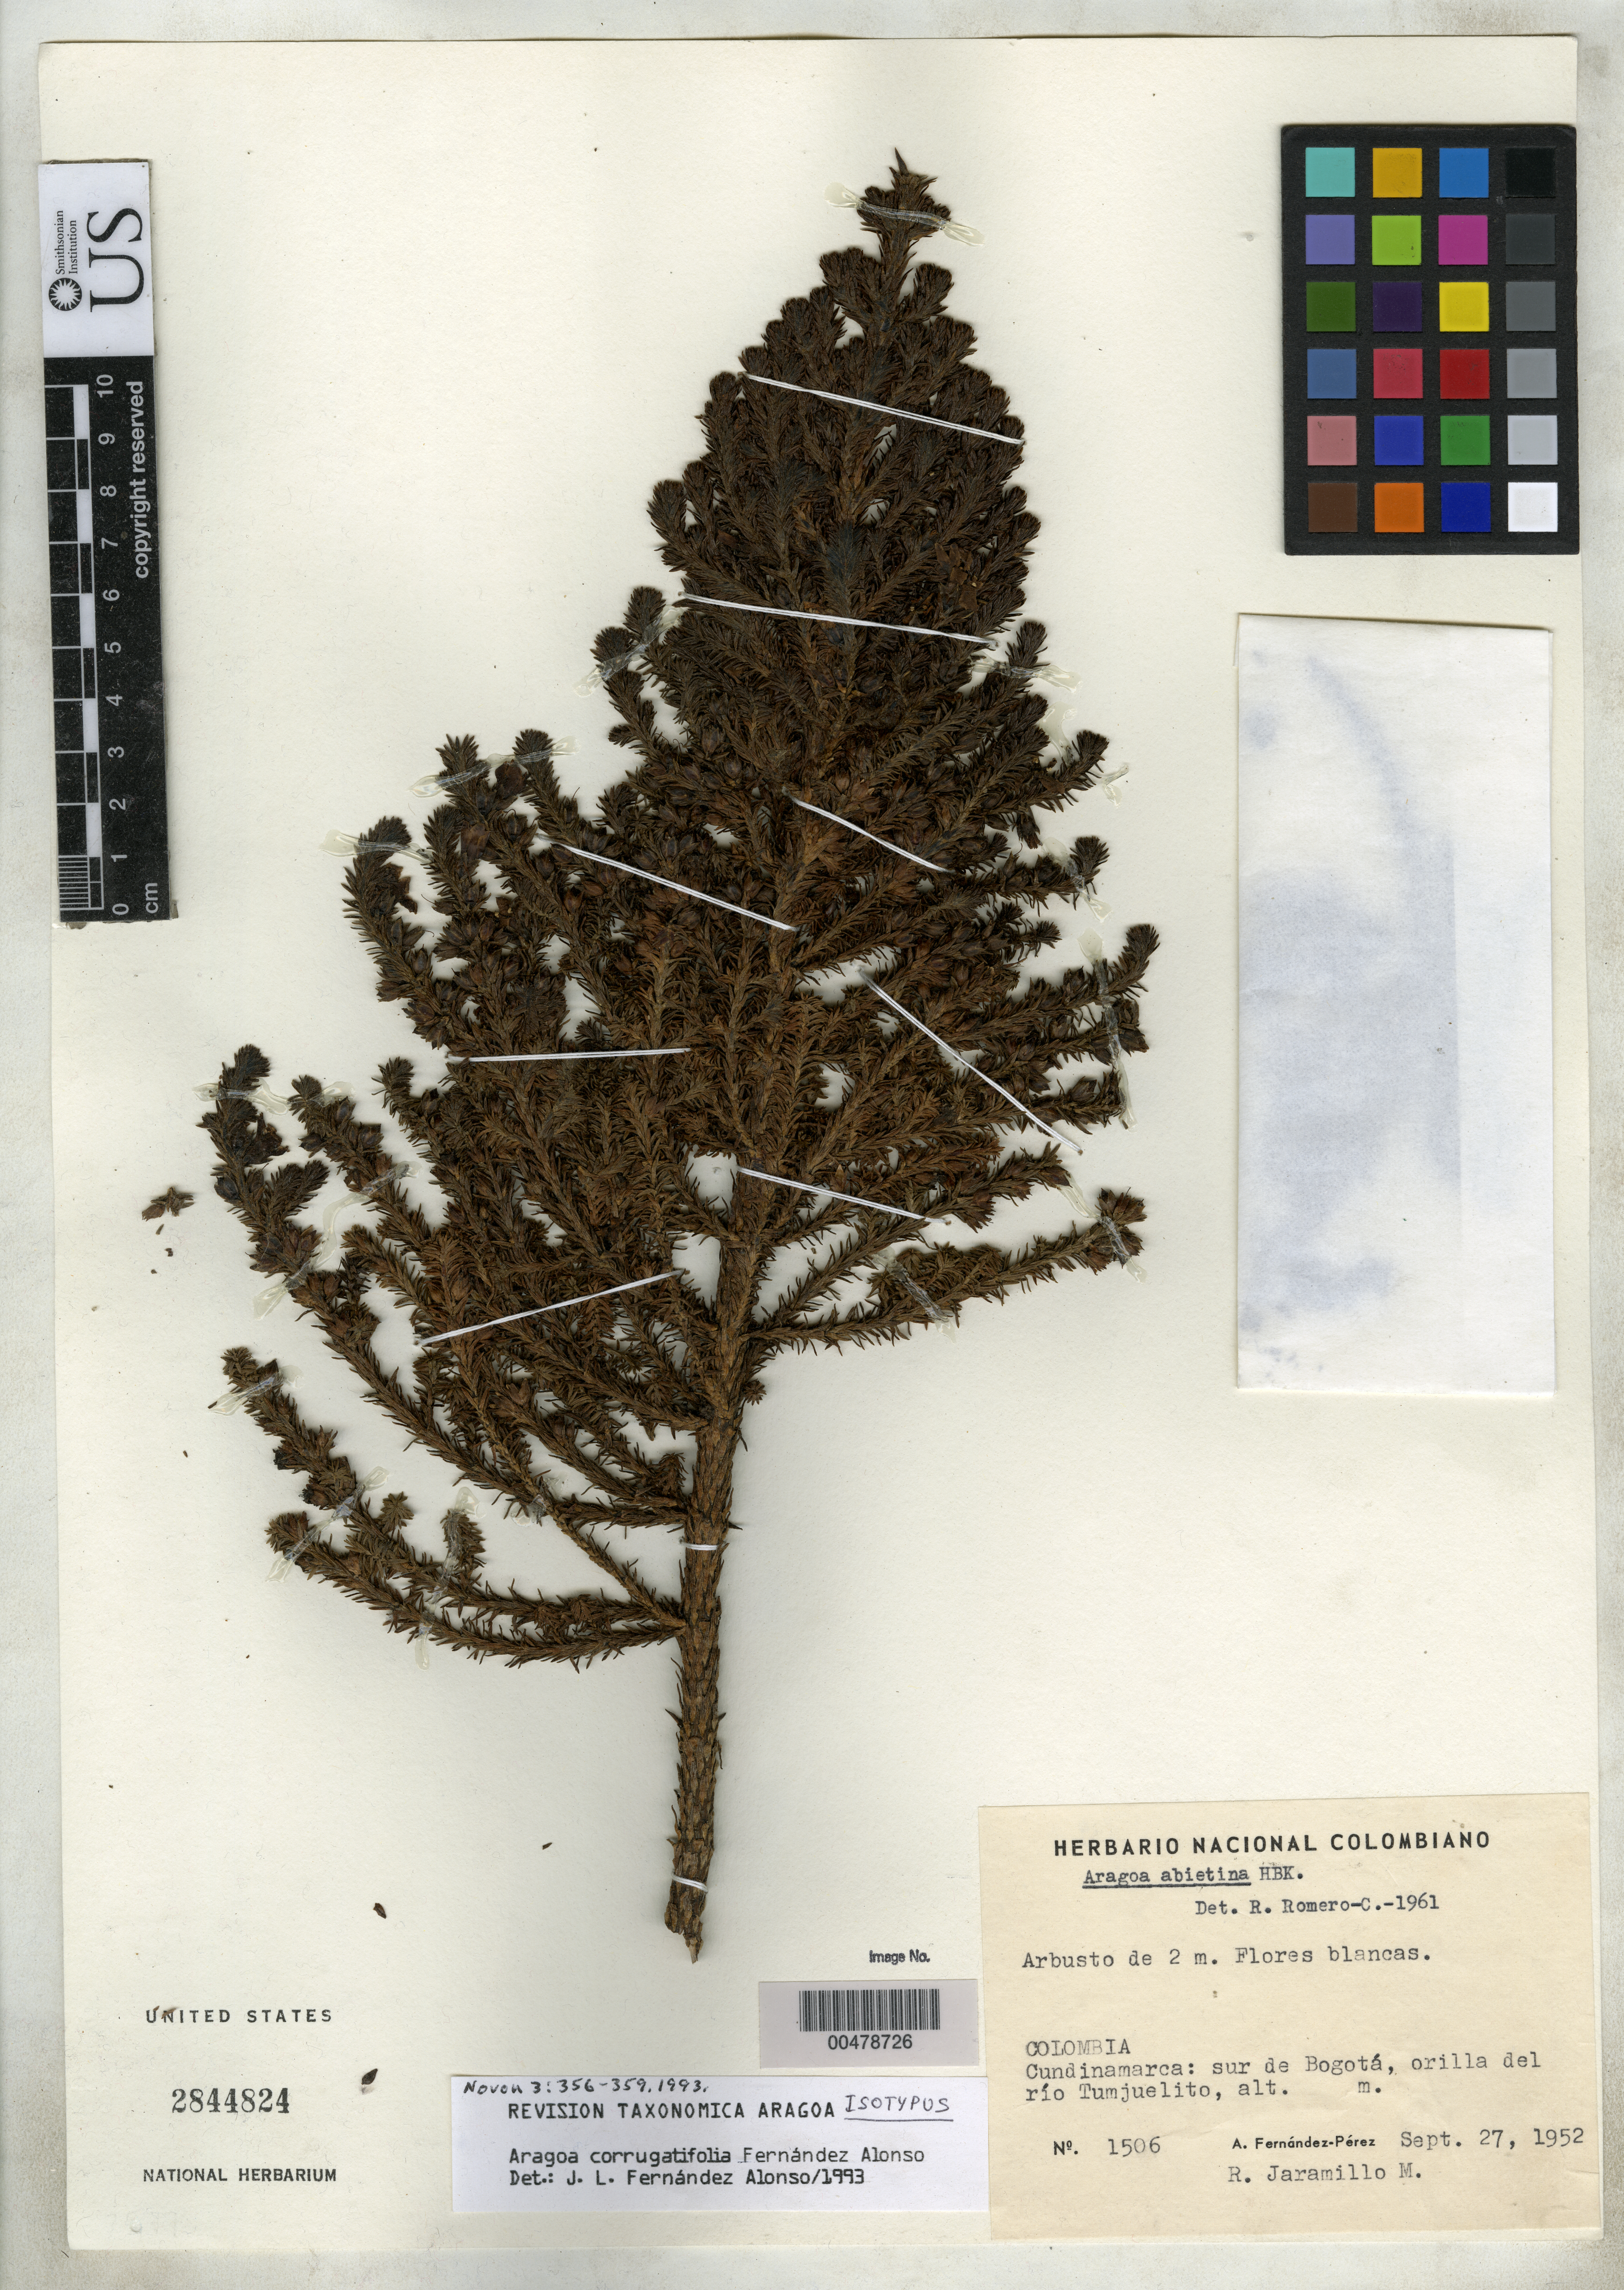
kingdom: Plantae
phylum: Tracheophyta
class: Magnoliopsida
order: Lamiales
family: Plantaginaceae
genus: Aragoa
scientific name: Aragoa corrugatifolia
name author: Fern. Alonso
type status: Isotype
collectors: R. Jaramillo M.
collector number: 1506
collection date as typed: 27 Sep 1952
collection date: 1952-09-27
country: Colombia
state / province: Cundinamarca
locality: Sur de Bogota, Orillo del Rio Tumjuelito.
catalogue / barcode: US 2844824